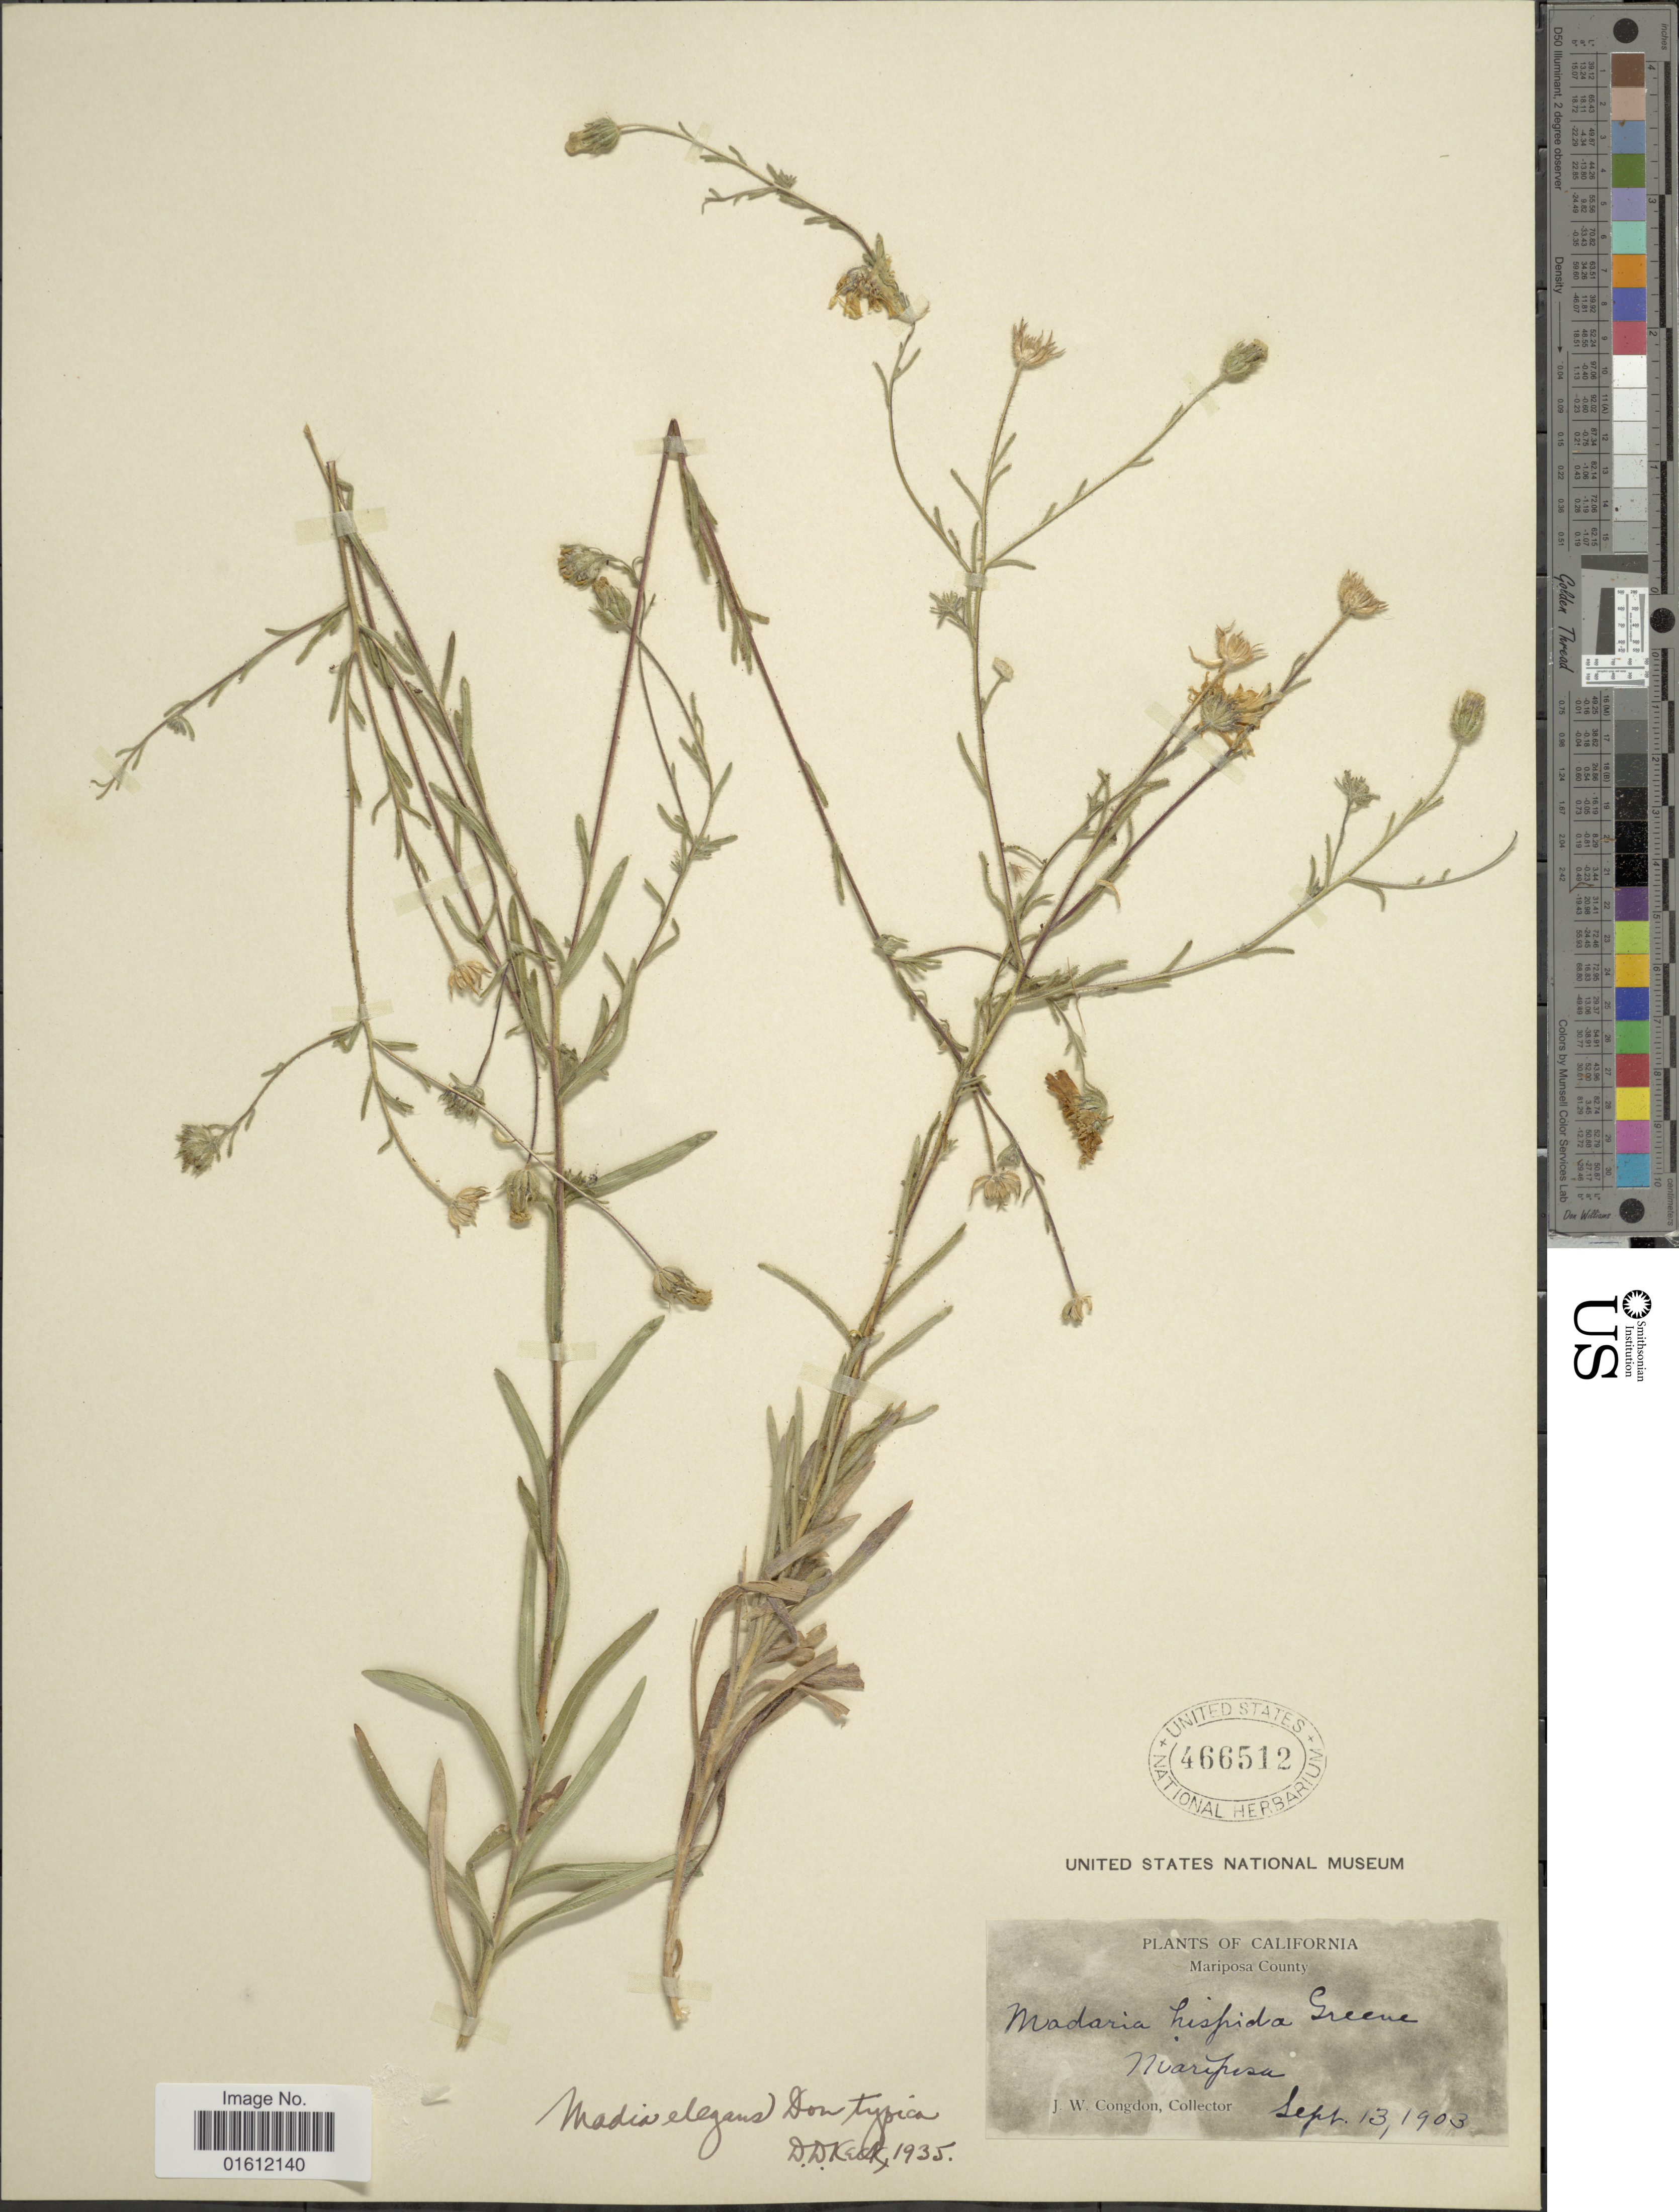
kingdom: Plantae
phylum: Tracheophyta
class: Magnoliopsida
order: Asterales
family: Asteraceae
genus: Madia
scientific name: Madia elegans subsp. elegans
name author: D. Don ex Lindl.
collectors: J. W. Congdon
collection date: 1903-09-13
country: United States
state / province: California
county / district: Mariposa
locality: Mariposa County. Mariposa.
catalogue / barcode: US 466512